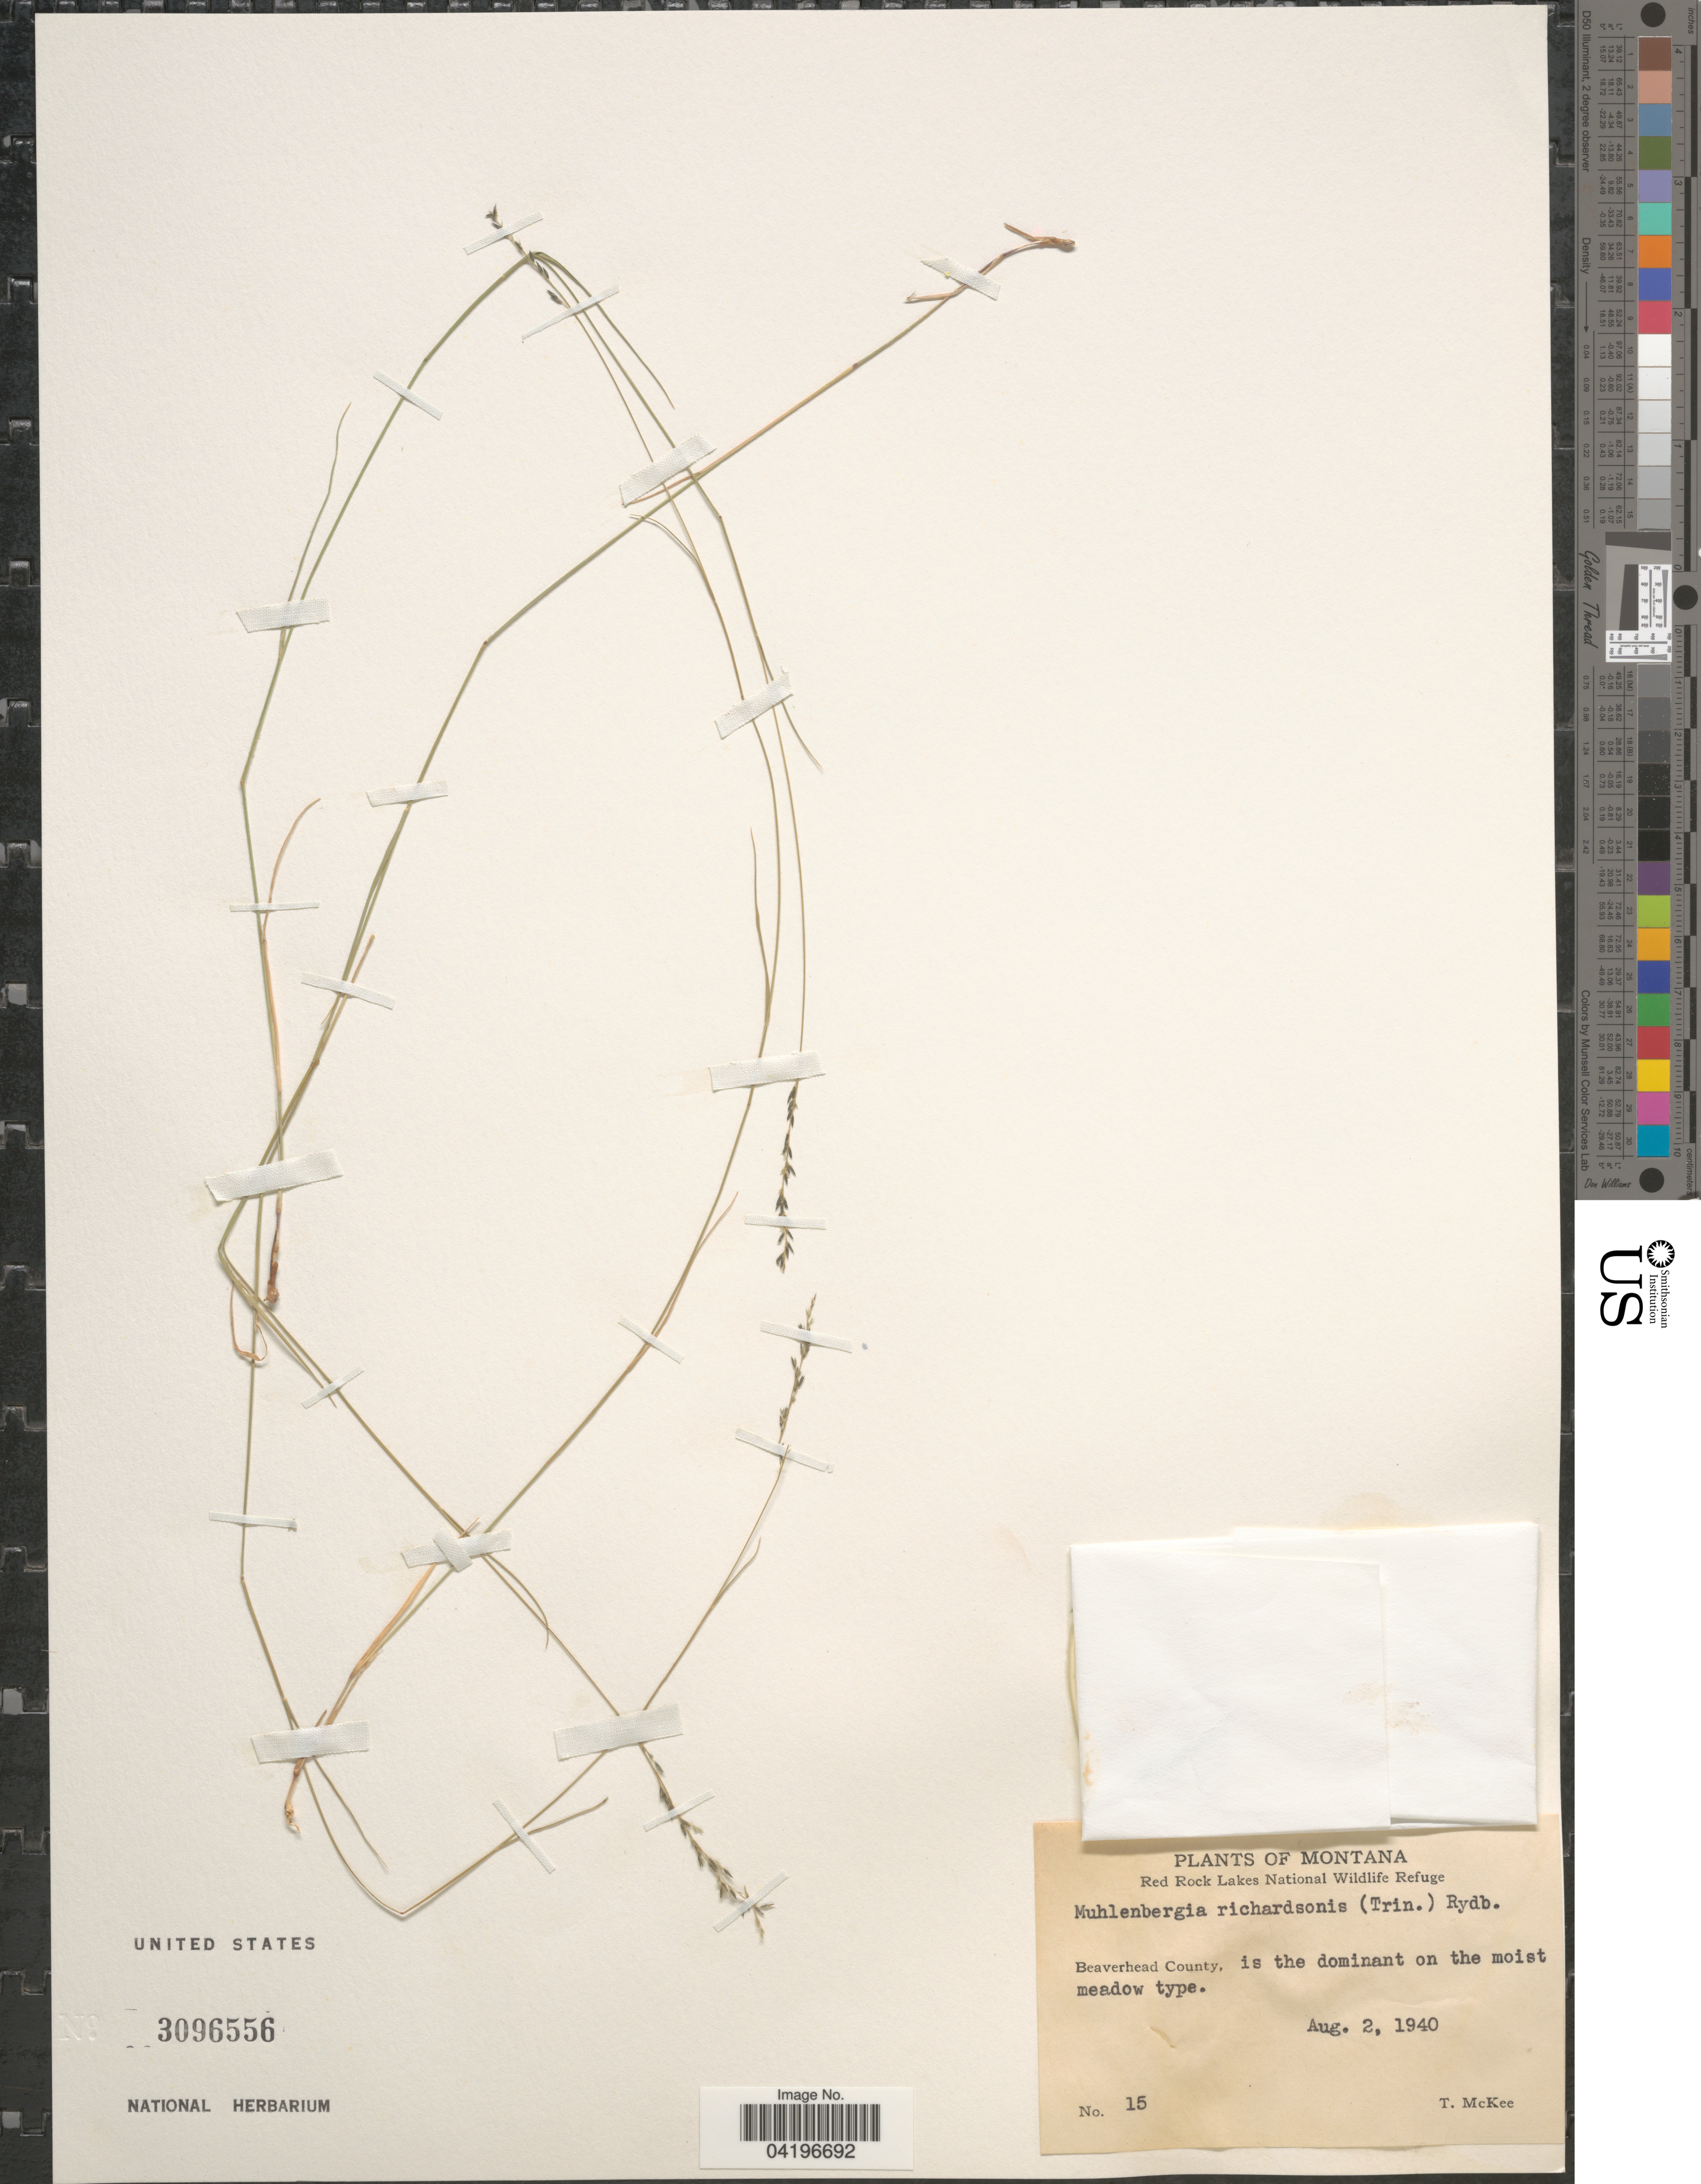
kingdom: Plantae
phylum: Tracheophyta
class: Liliopsida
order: Poales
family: Poaceae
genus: Muhlenbergia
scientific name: Muhlenbergia richardsonis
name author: (Trin.) Rydb.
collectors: T. McKee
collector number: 15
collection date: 1940-08-02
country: United States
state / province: Montana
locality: Red Rock Lakes National Wildlife Refuge. Beaverhead County.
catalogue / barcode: US 3096556